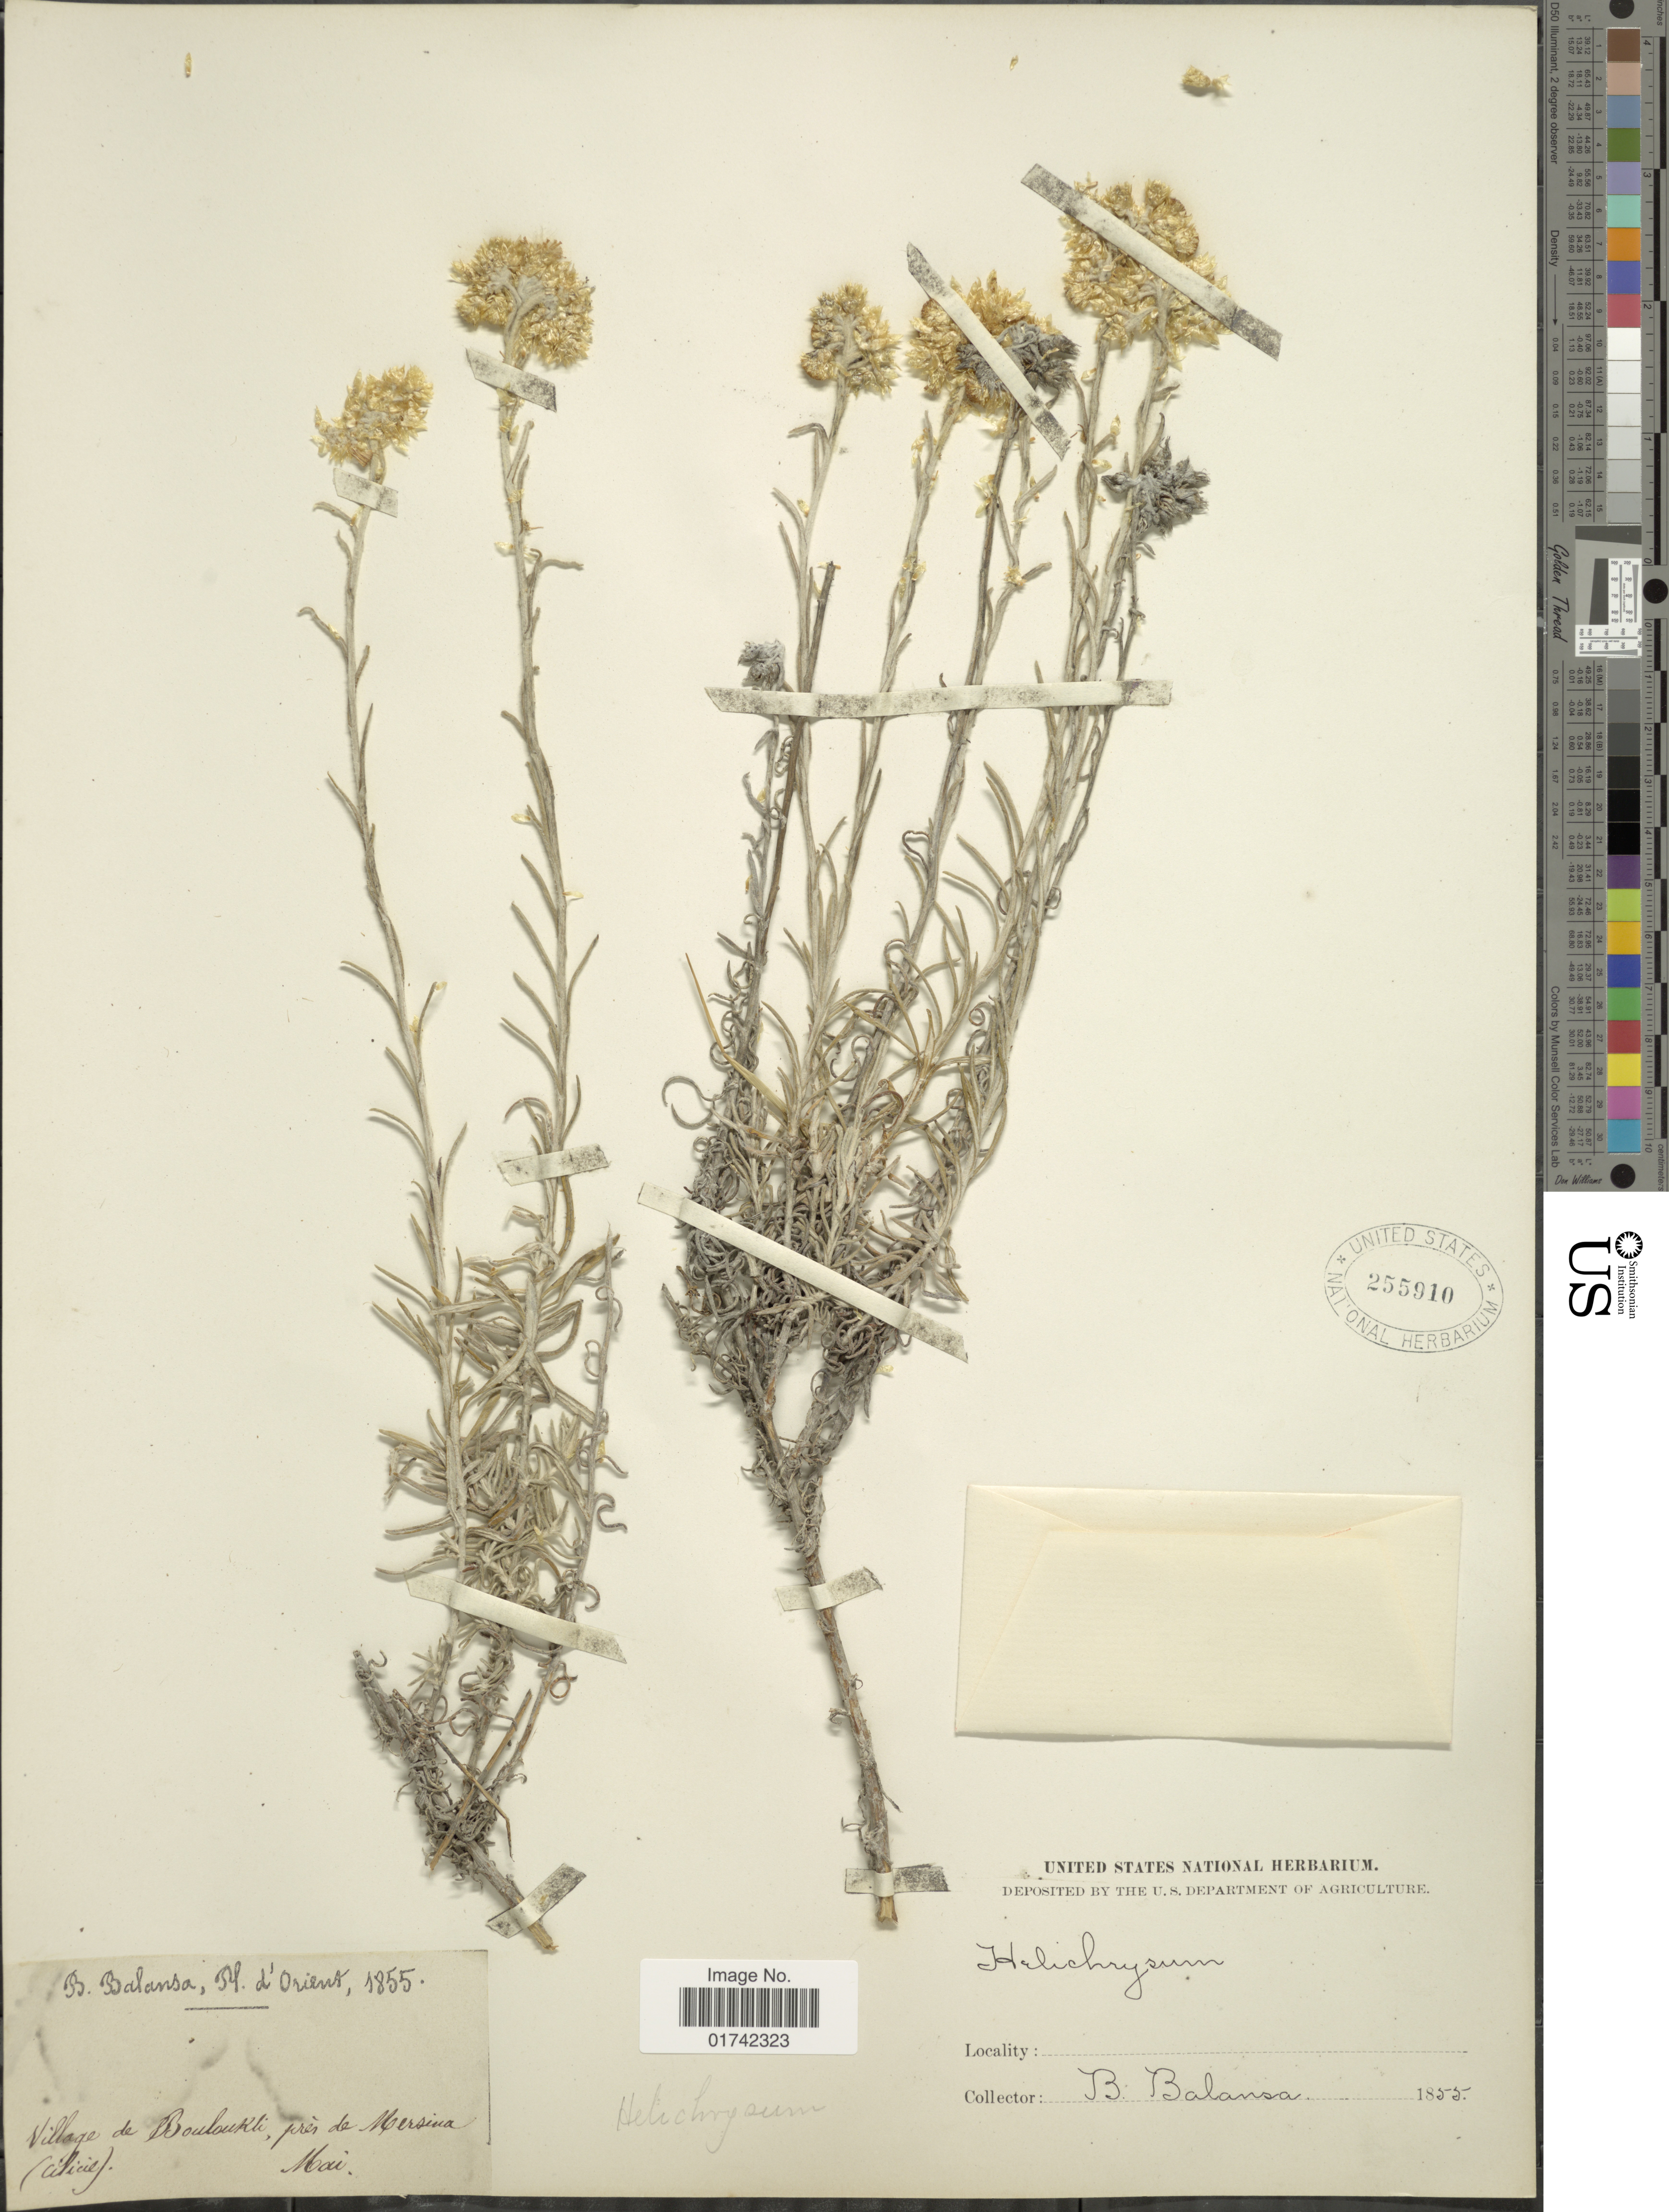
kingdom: Plantae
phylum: Tracheophyta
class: Magnoliopsida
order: Asterales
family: Asteraceae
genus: Helichrysum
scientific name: Helichrysum sp.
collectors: B. Balansa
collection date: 1885-05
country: Turkey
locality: Village de Bouloukli, pres de Mersina (cilicie)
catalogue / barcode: US 255910